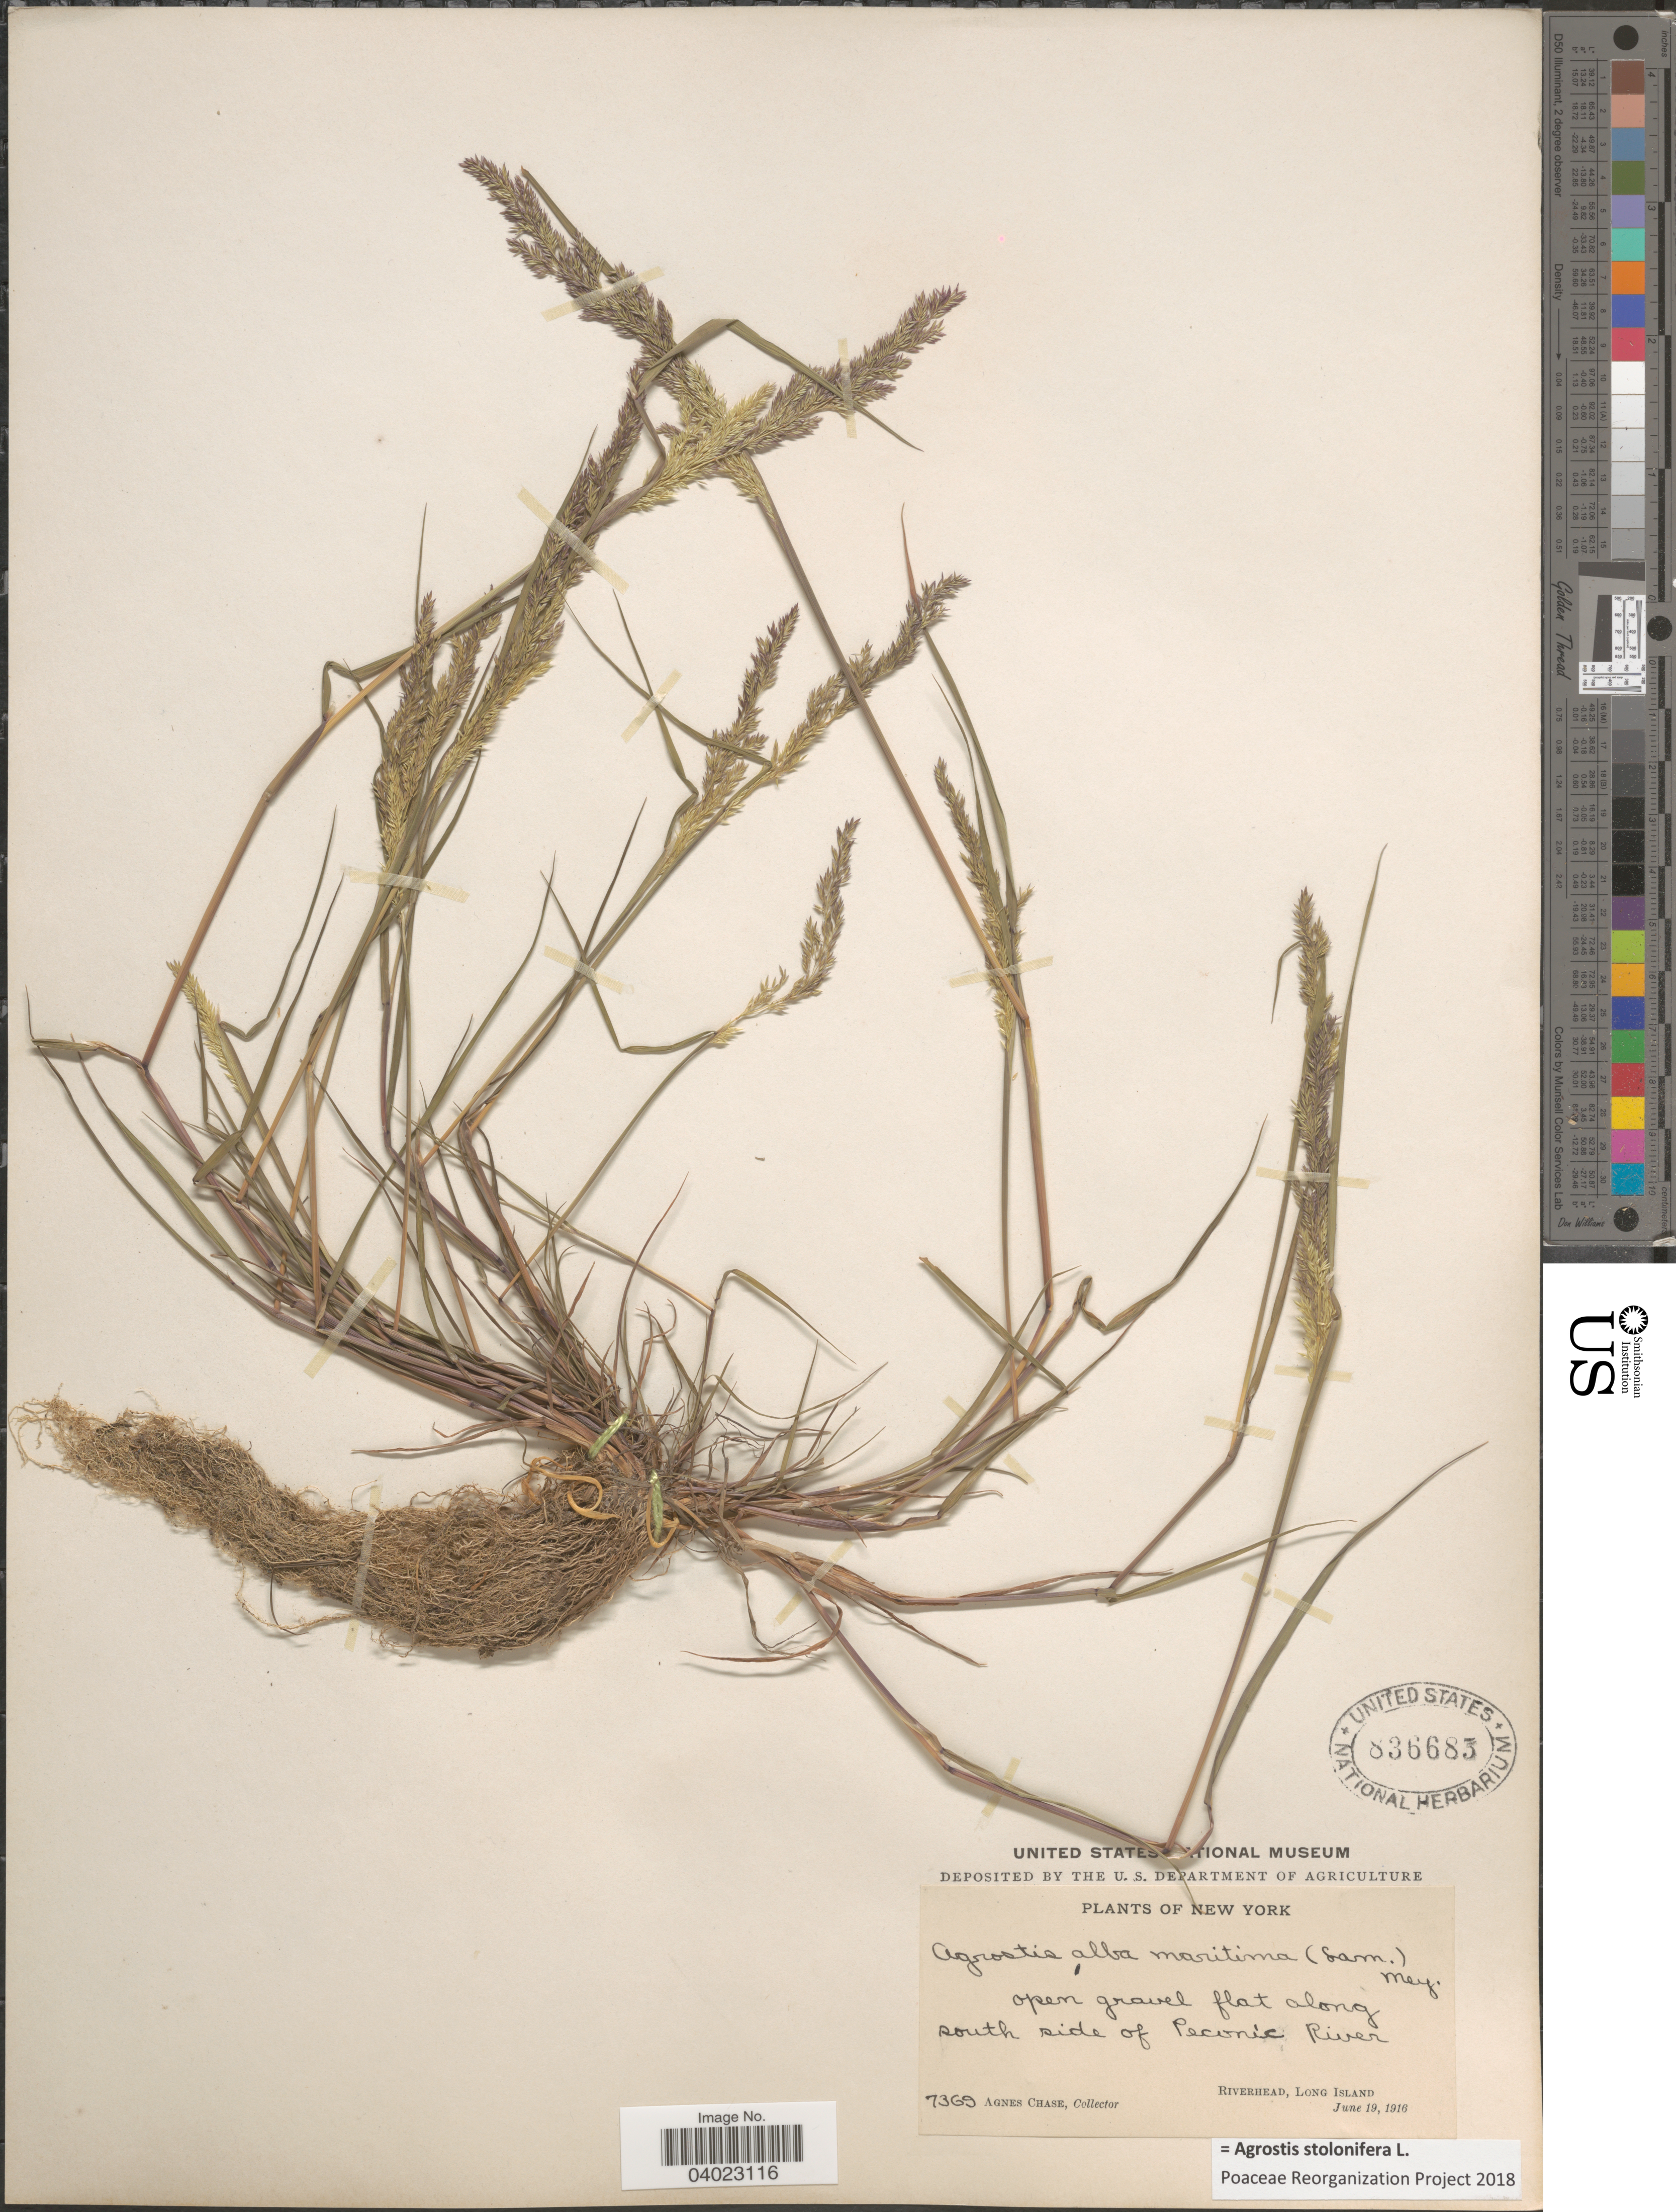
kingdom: Plantae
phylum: Tracheophyta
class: Liliopsida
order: Poales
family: Poaceae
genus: Agrostis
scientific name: Agrostis stolonifera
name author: L.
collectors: A. Chase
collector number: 7369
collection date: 1916-06-19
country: United States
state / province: New York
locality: Open gravel flat along south side of Peconic River. Riverhead, Long Island.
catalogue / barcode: US 836685